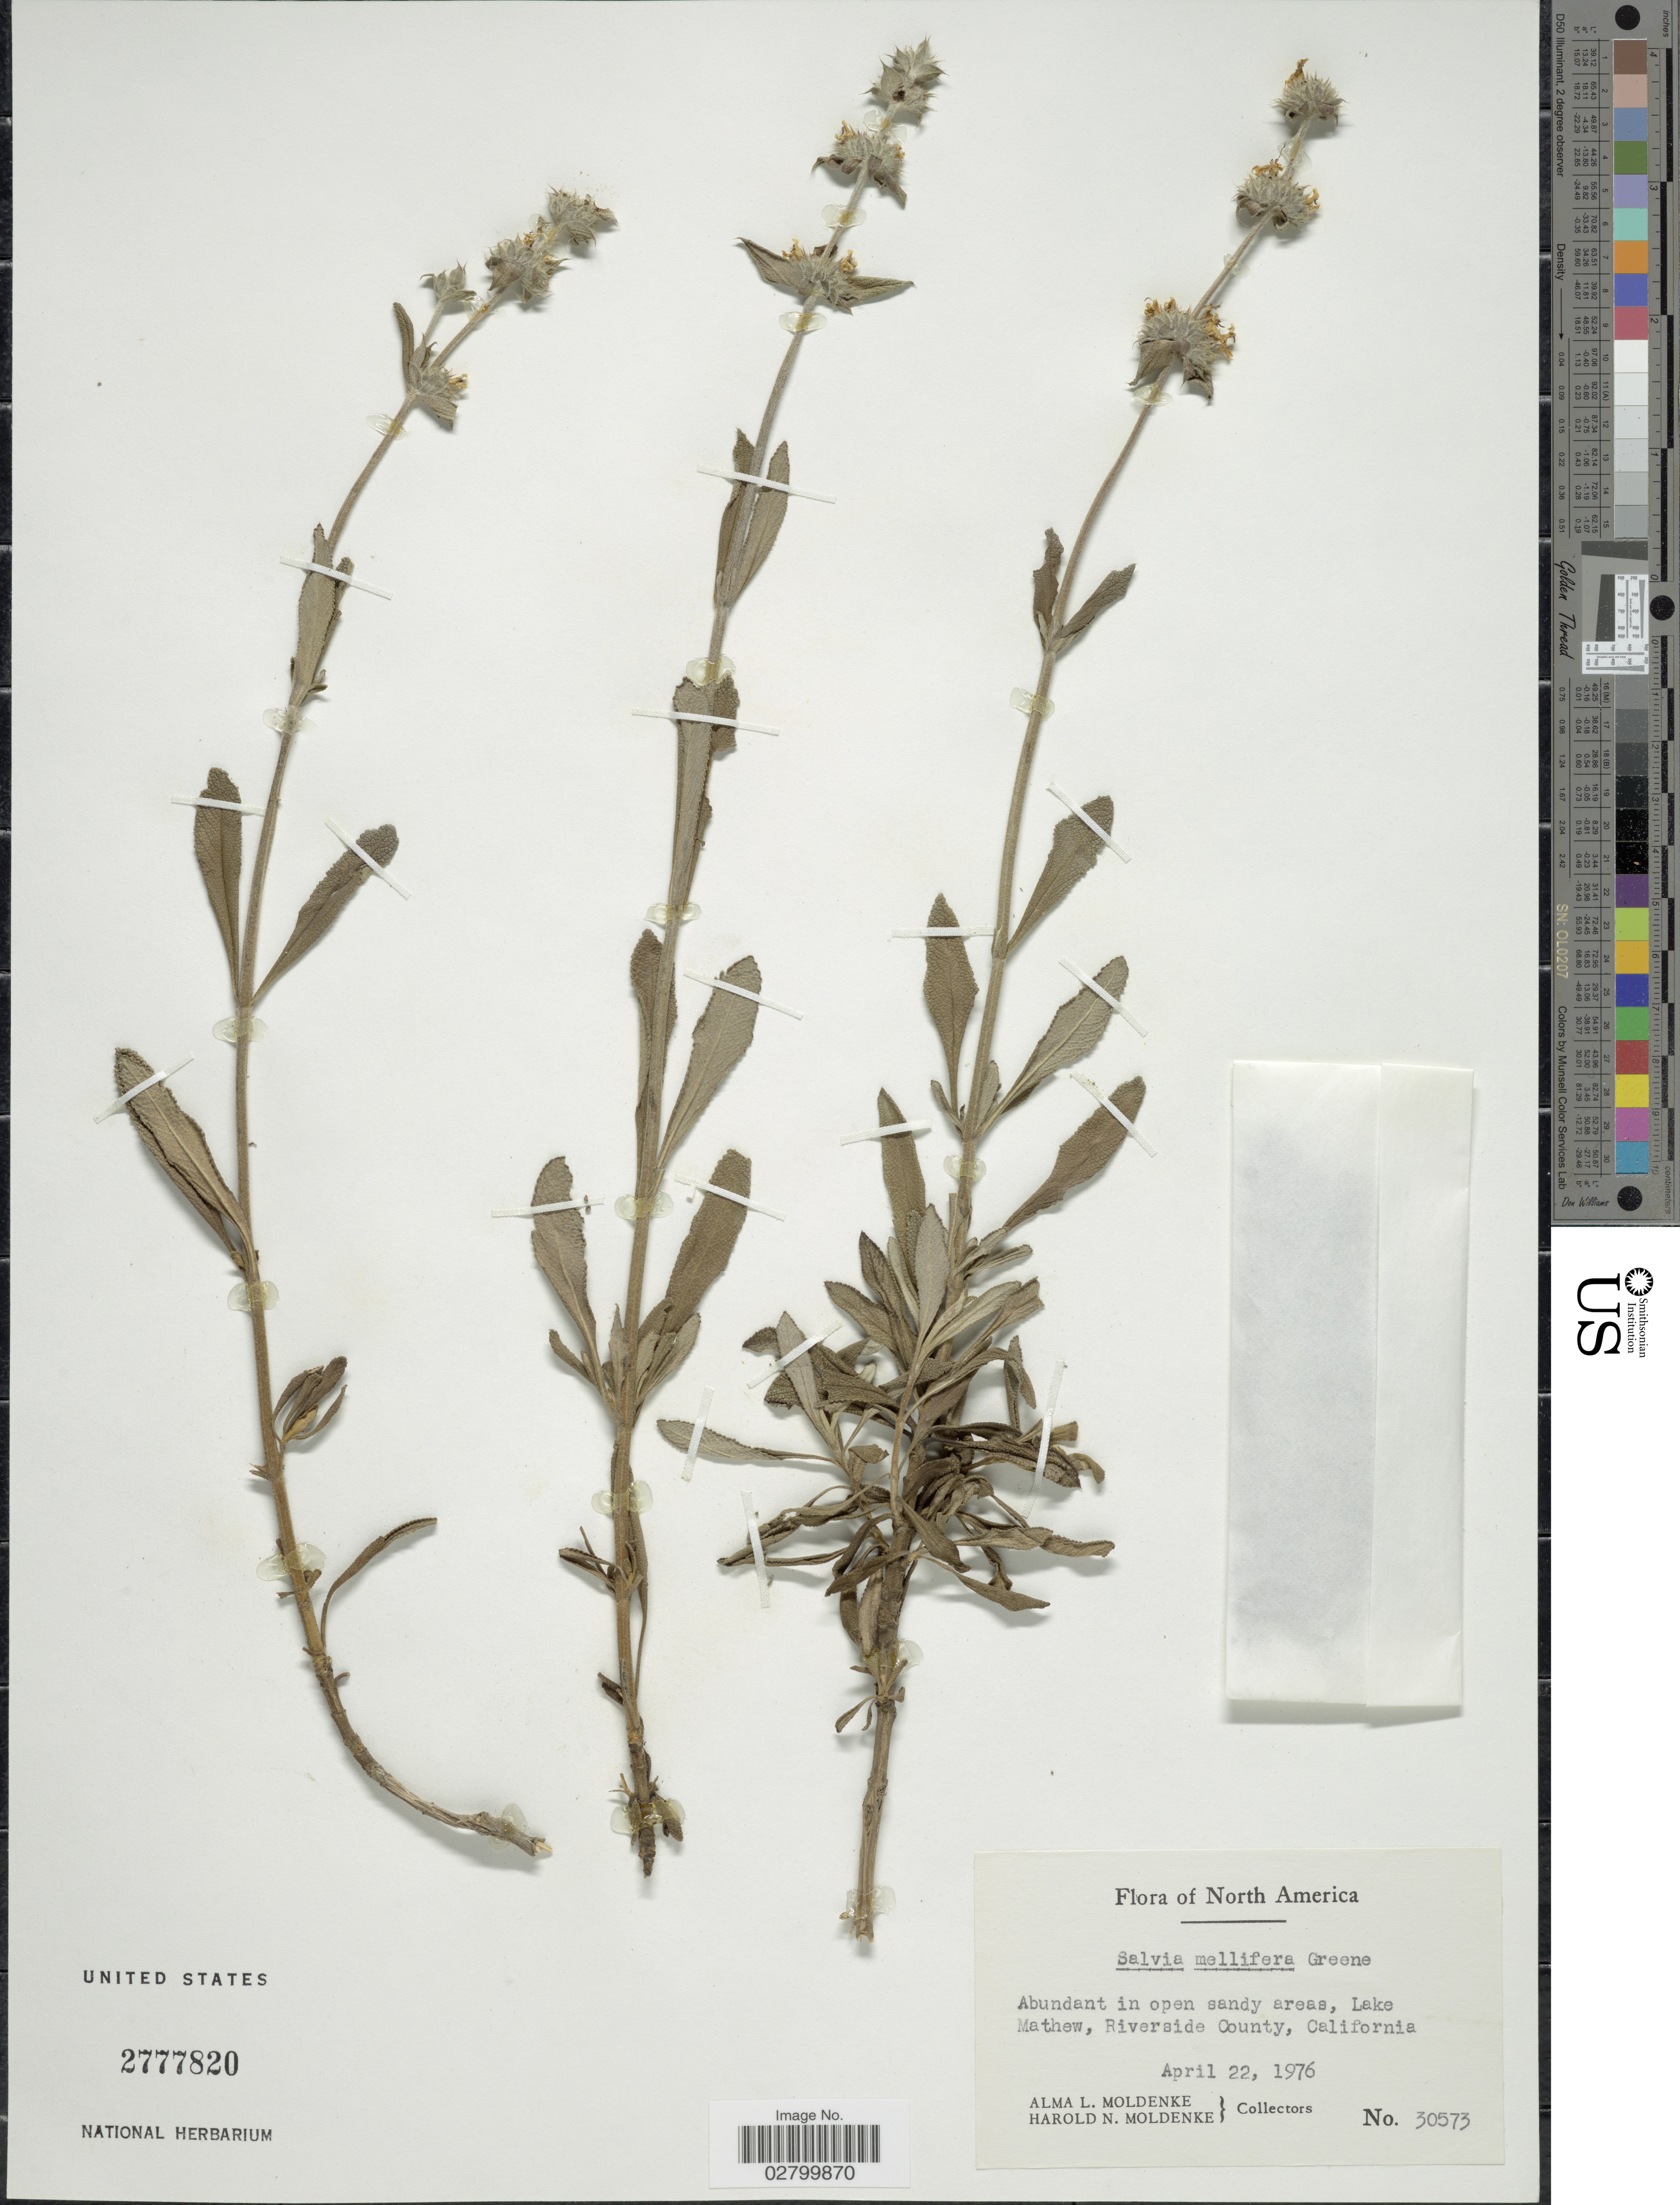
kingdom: Plantae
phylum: Tracheophyta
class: Magnoliopsida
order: Lamiales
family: Lamiaceae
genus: Salvia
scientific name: Salvia mellifera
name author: Greene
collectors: A. L. Moldenke & H. N. Moldenke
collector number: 30573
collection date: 1976-04-22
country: United States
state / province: California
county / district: Riverside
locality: Abundant in open sandy areas, Lake Mathew, Riverside County.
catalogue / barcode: US 2777820